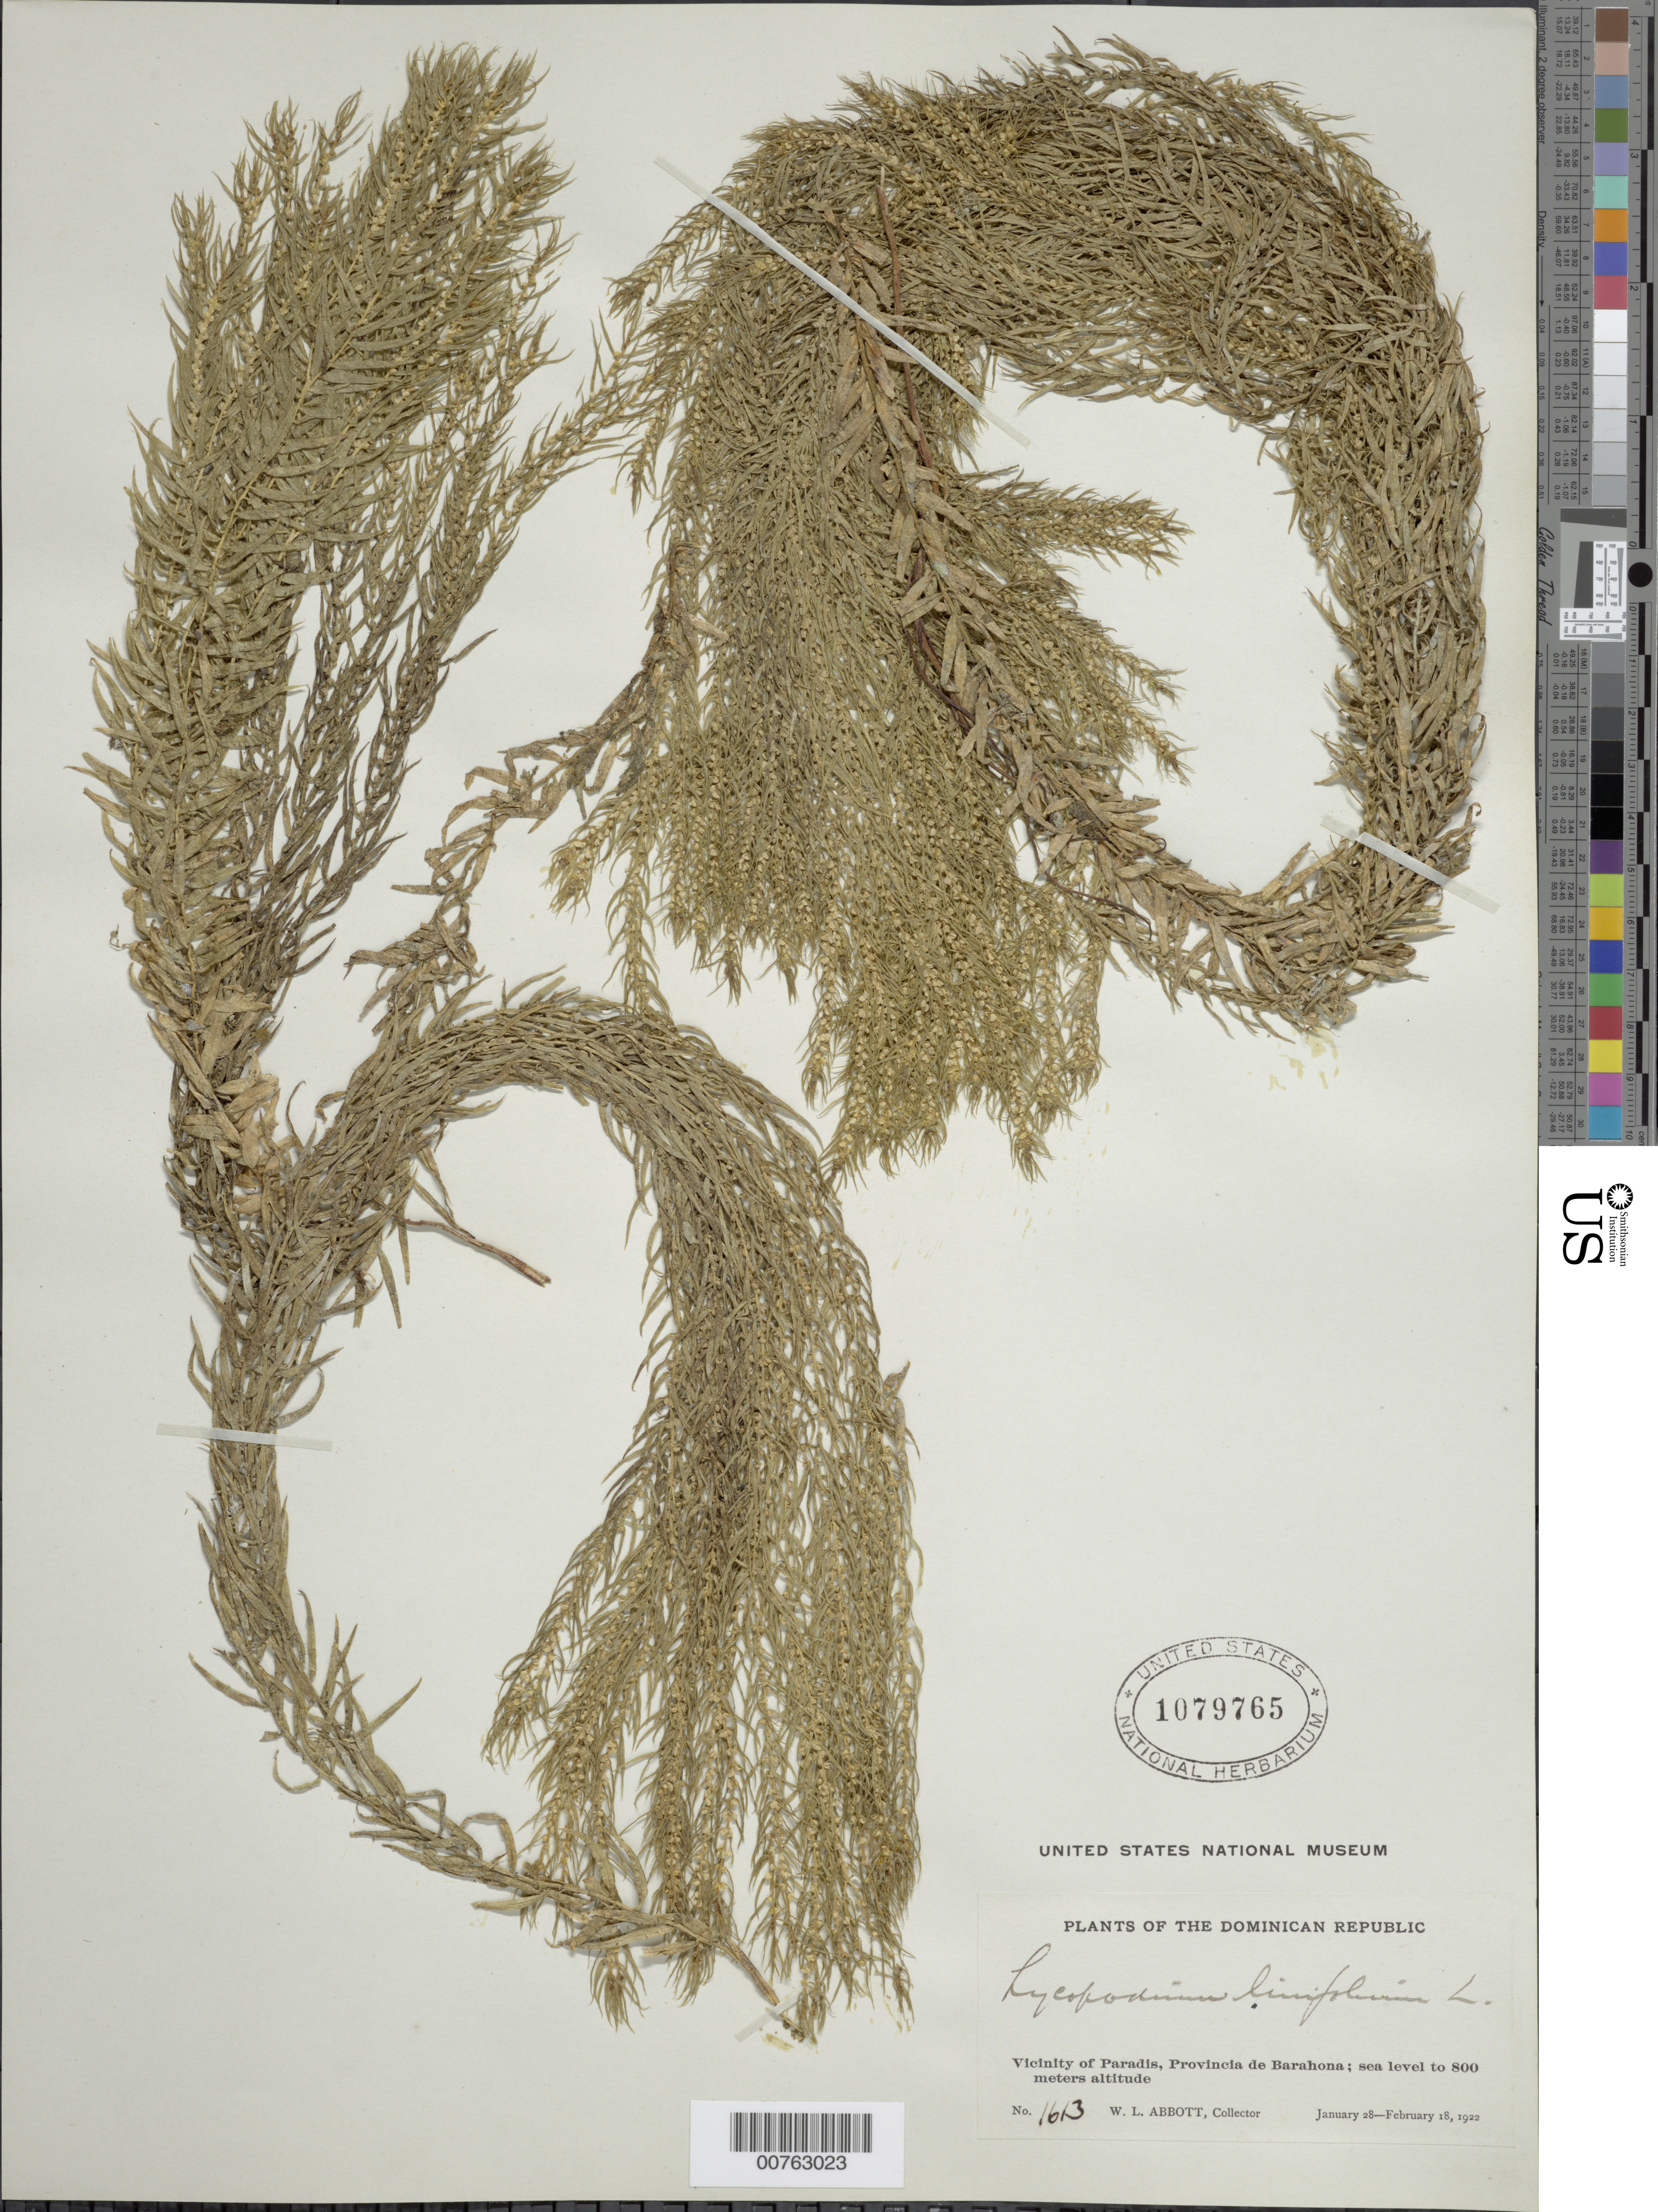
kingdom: Plantae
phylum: Tracheophyta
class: Lycopodiopsida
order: Lycopodiales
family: Lycopodiaceae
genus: Phlegmariurus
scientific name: Phlegmariurus linifolius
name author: (L.) B. Øllg.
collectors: W. L. Abbott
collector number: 1613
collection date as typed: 28 Feb 1922 18 Feb 1922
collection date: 1922-02-18/1922-02-28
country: Dominican Republic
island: Hispaniola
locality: Vicinity of Paradise. Province of Barahona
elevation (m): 0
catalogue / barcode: US 1079765